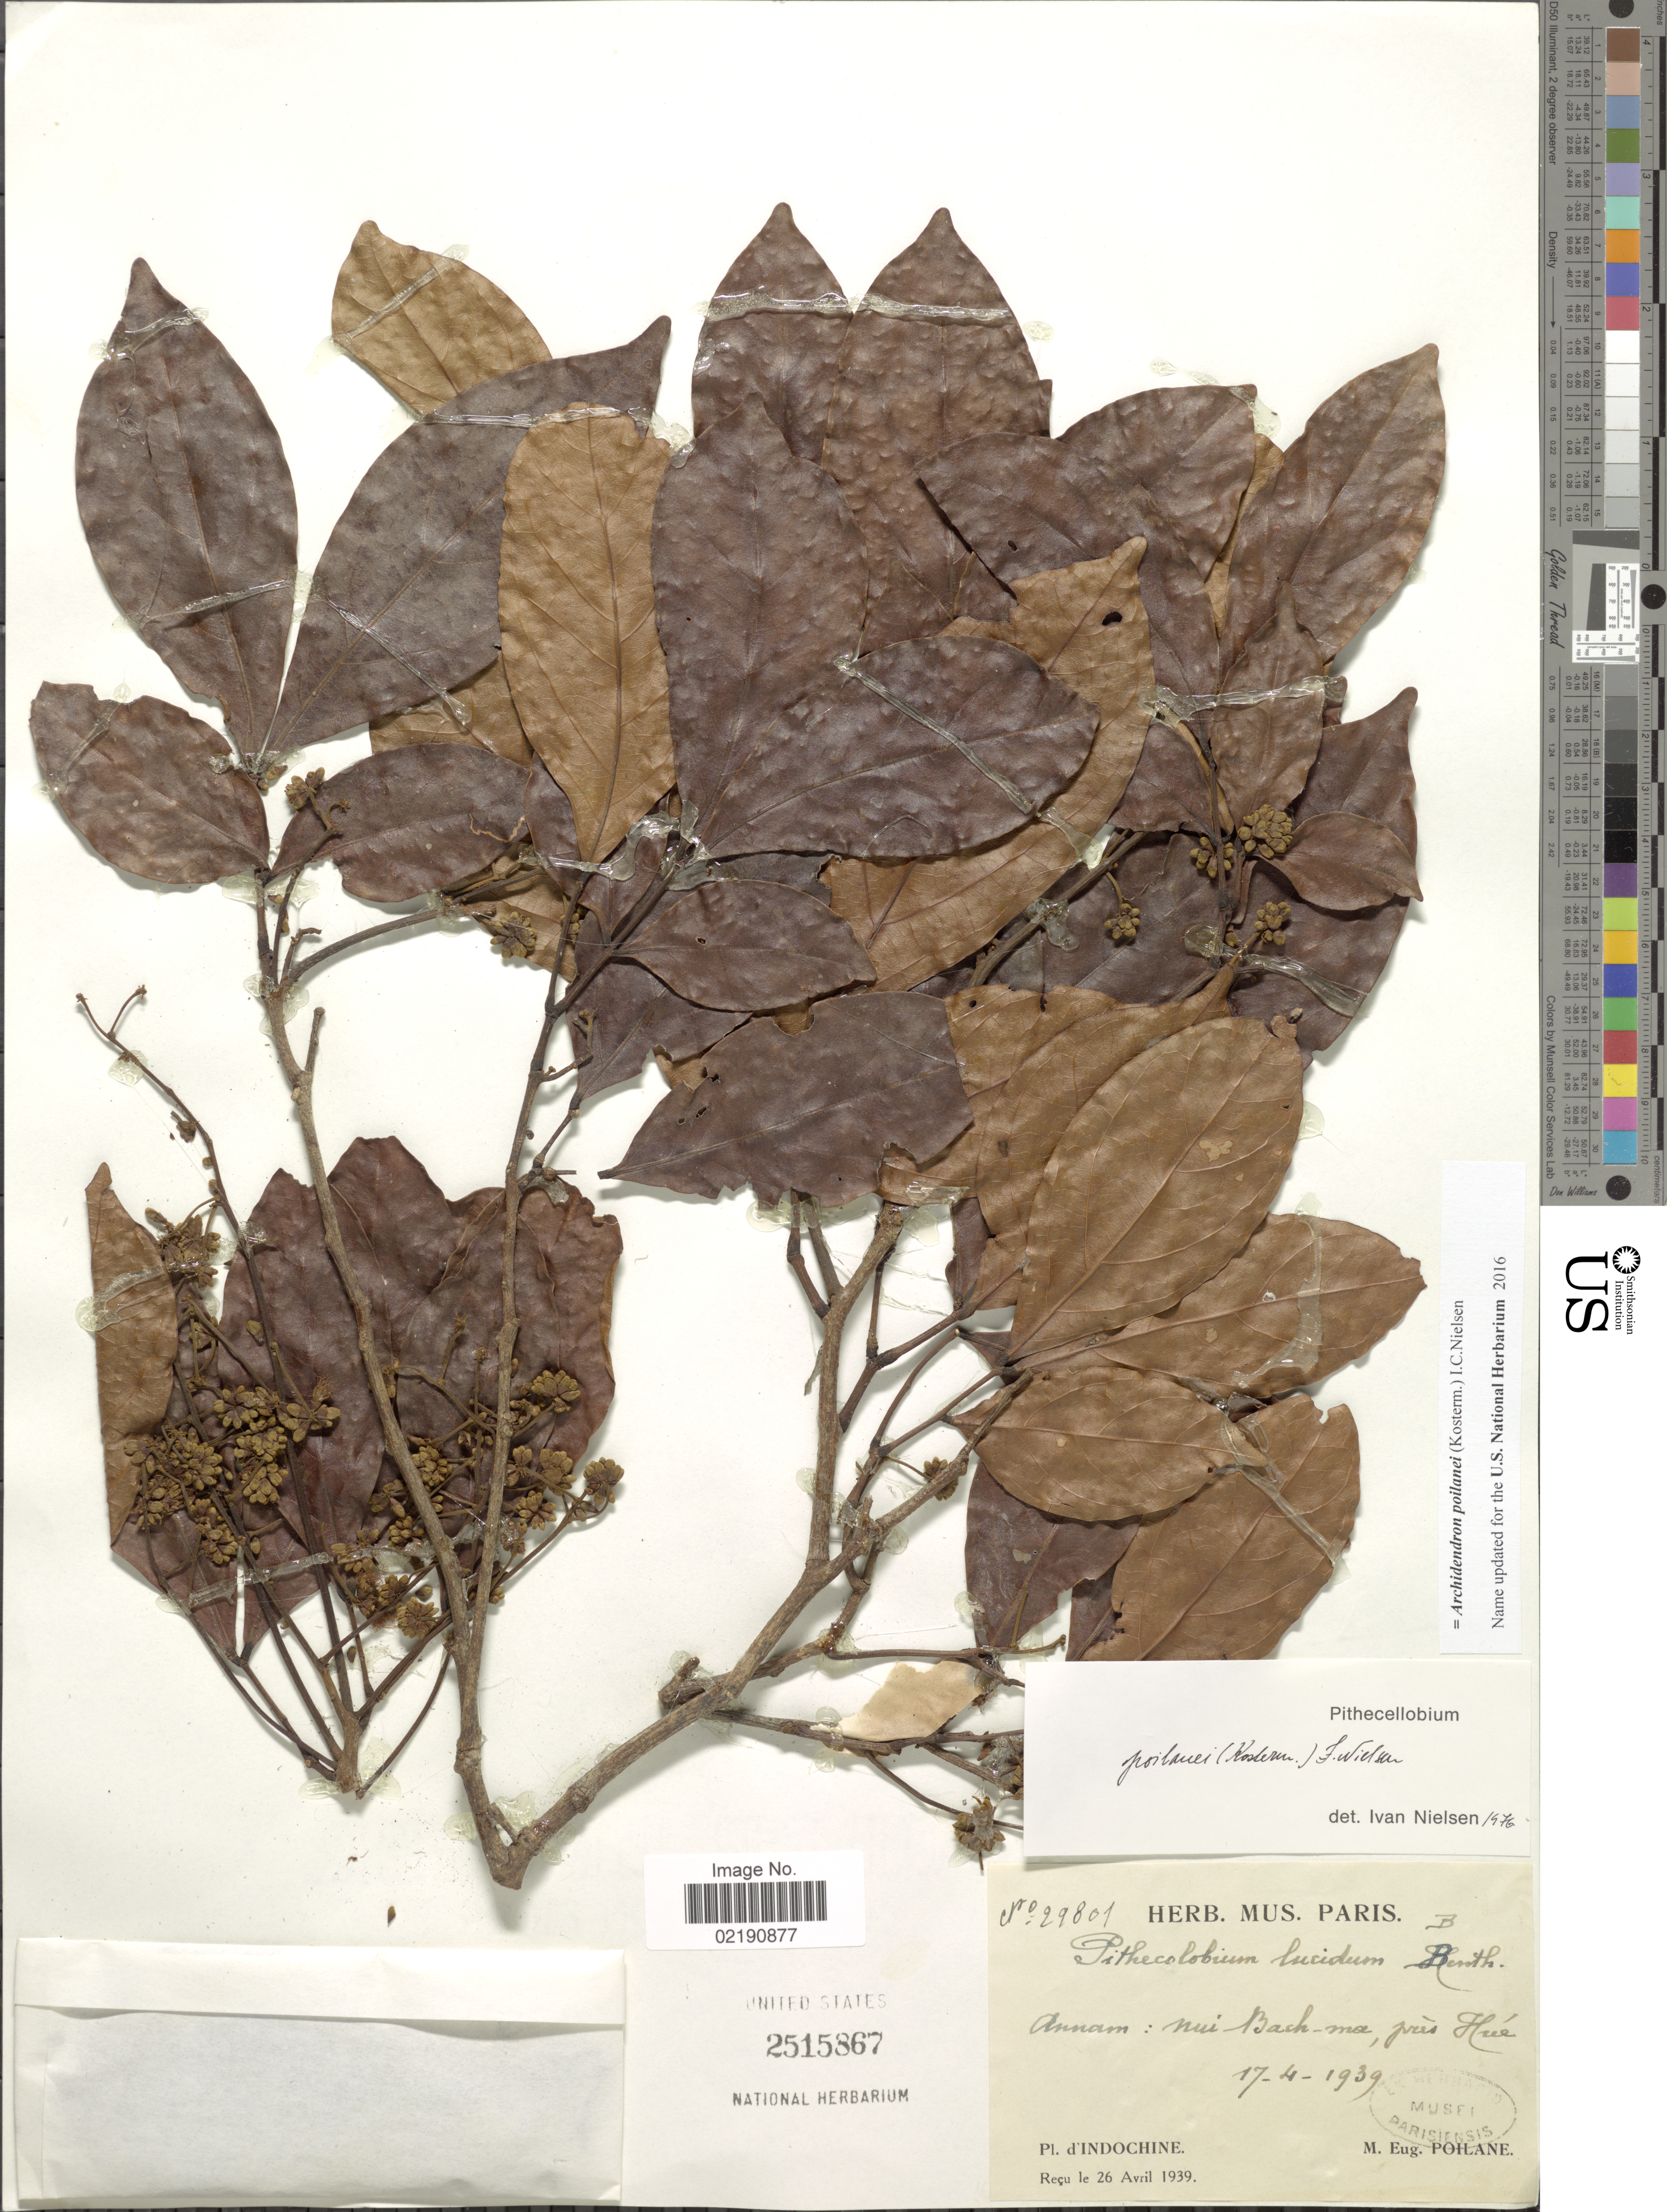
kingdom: Plantae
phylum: Tracheophyta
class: Magnoliopsida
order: Fabales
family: Fabaceae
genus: Archidendron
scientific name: Archidendron poilanei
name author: (Kosterm.) I.C. Nielsen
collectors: M. Poilane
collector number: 29801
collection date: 1939-04-26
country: Vietnam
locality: Annam: Mui Back-ma, prés Hué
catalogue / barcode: US 2515867